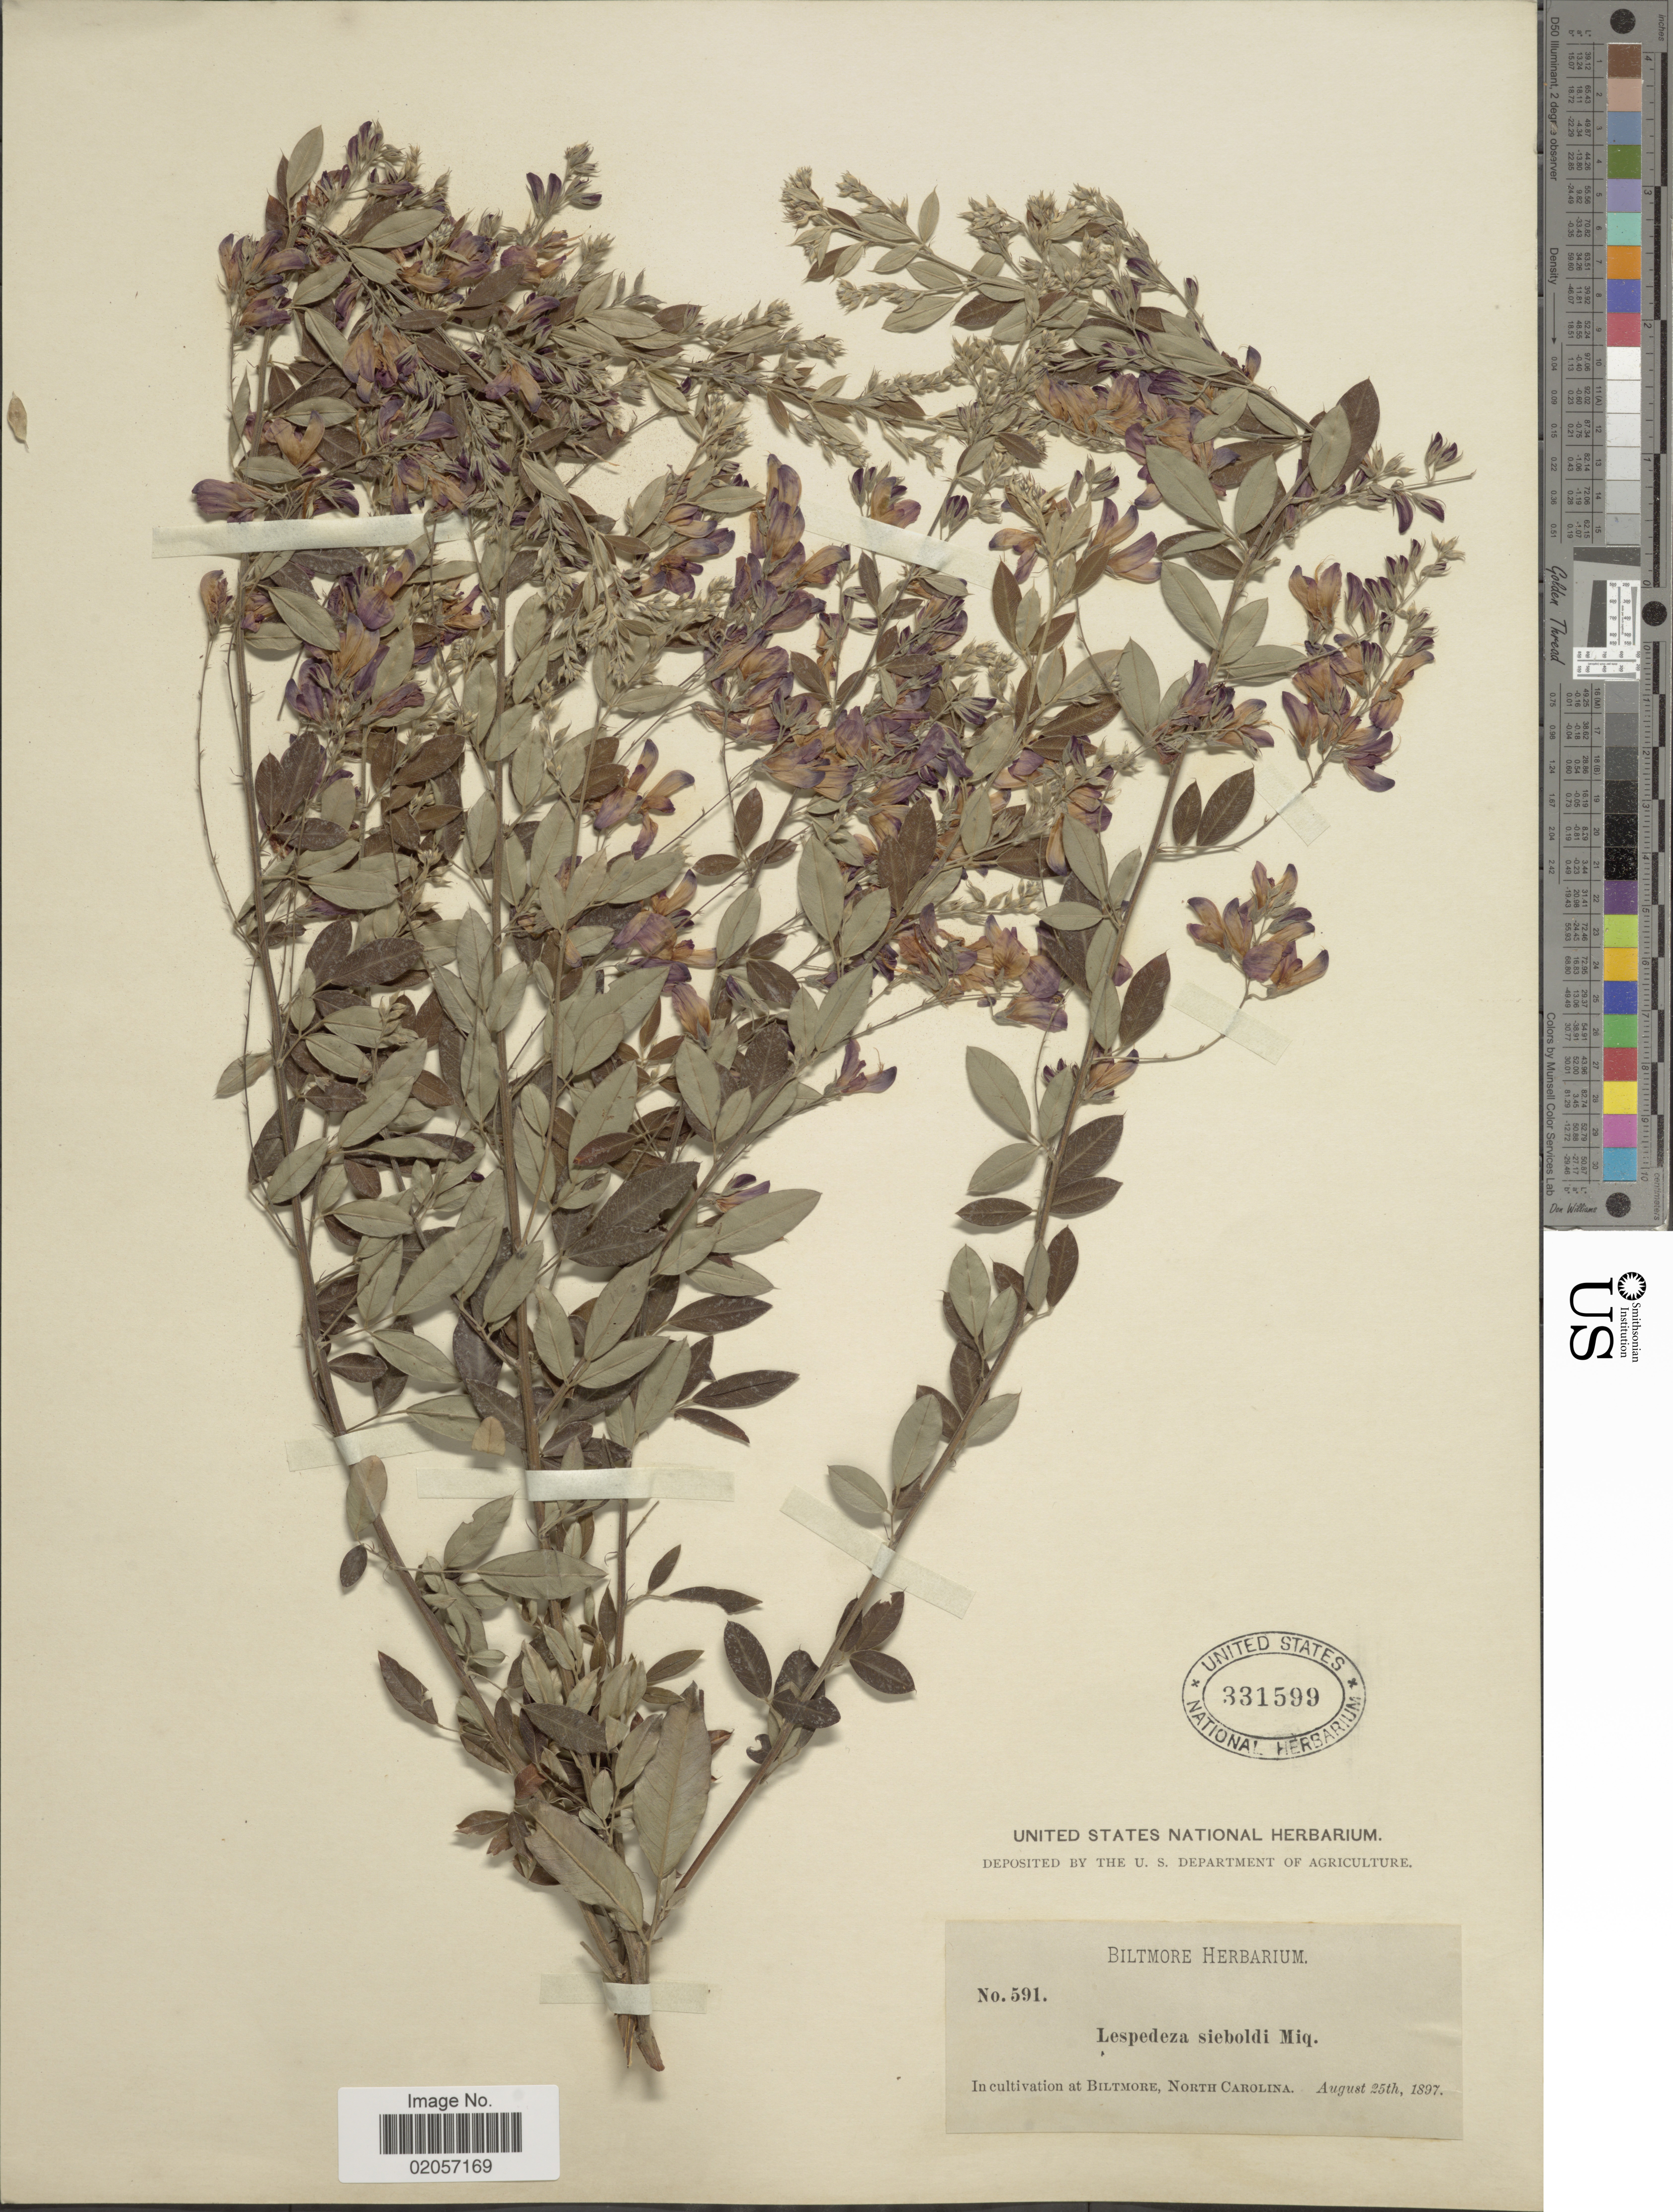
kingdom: Plantae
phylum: Tracheophyta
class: Magnoliopsida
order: Fabales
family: Fabaceae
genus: Lespedeza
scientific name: Lespedeza thunbergii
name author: (DC.) Nakai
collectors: ex herb. Biltmore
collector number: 591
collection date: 1897-08-25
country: United States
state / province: North Carolina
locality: In cultivation at Biltmore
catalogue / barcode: US 331599